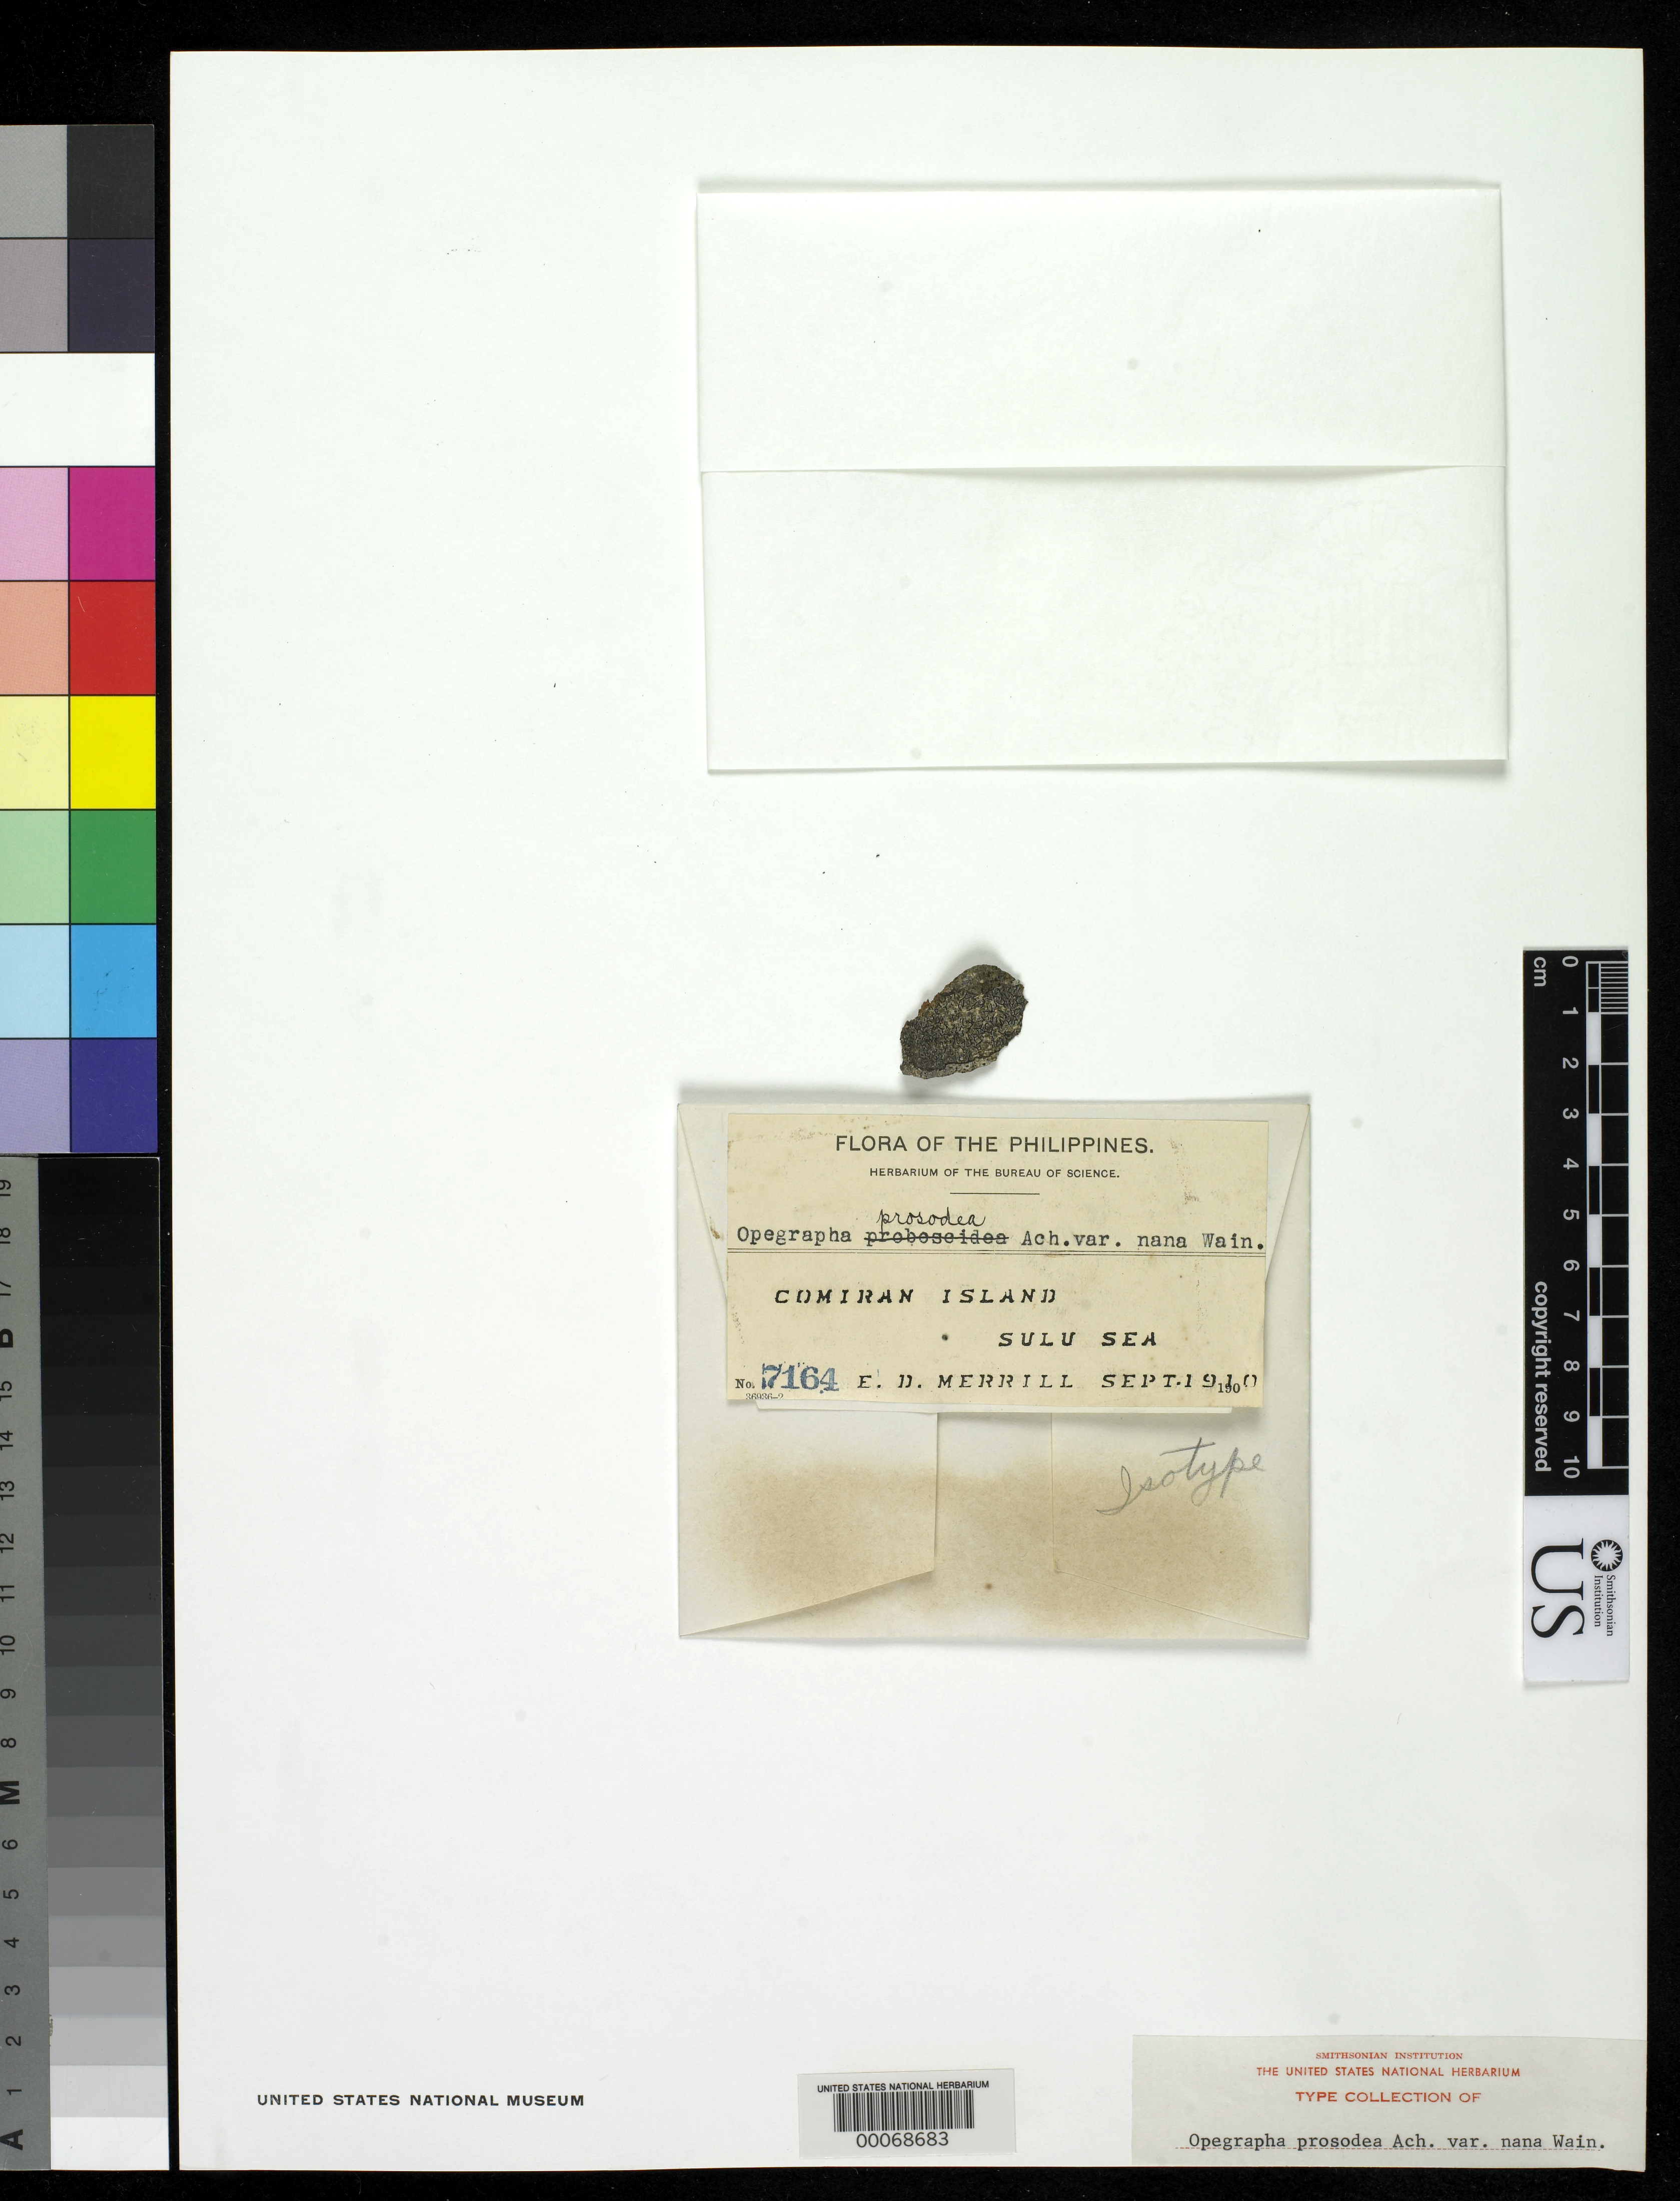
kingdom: Fungi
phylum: Ascomycota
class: Arthoniomycetes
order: Arthoniales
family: Opegraphaceae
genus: Opegrapha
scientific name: Opegrapha prosodea var. nana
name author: Vain.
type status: Isotype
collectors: E. D. Merrill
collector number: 7164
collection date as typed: Sep 1910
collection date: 1910-09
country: Philippines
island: Comiran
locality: Sulu Sea.